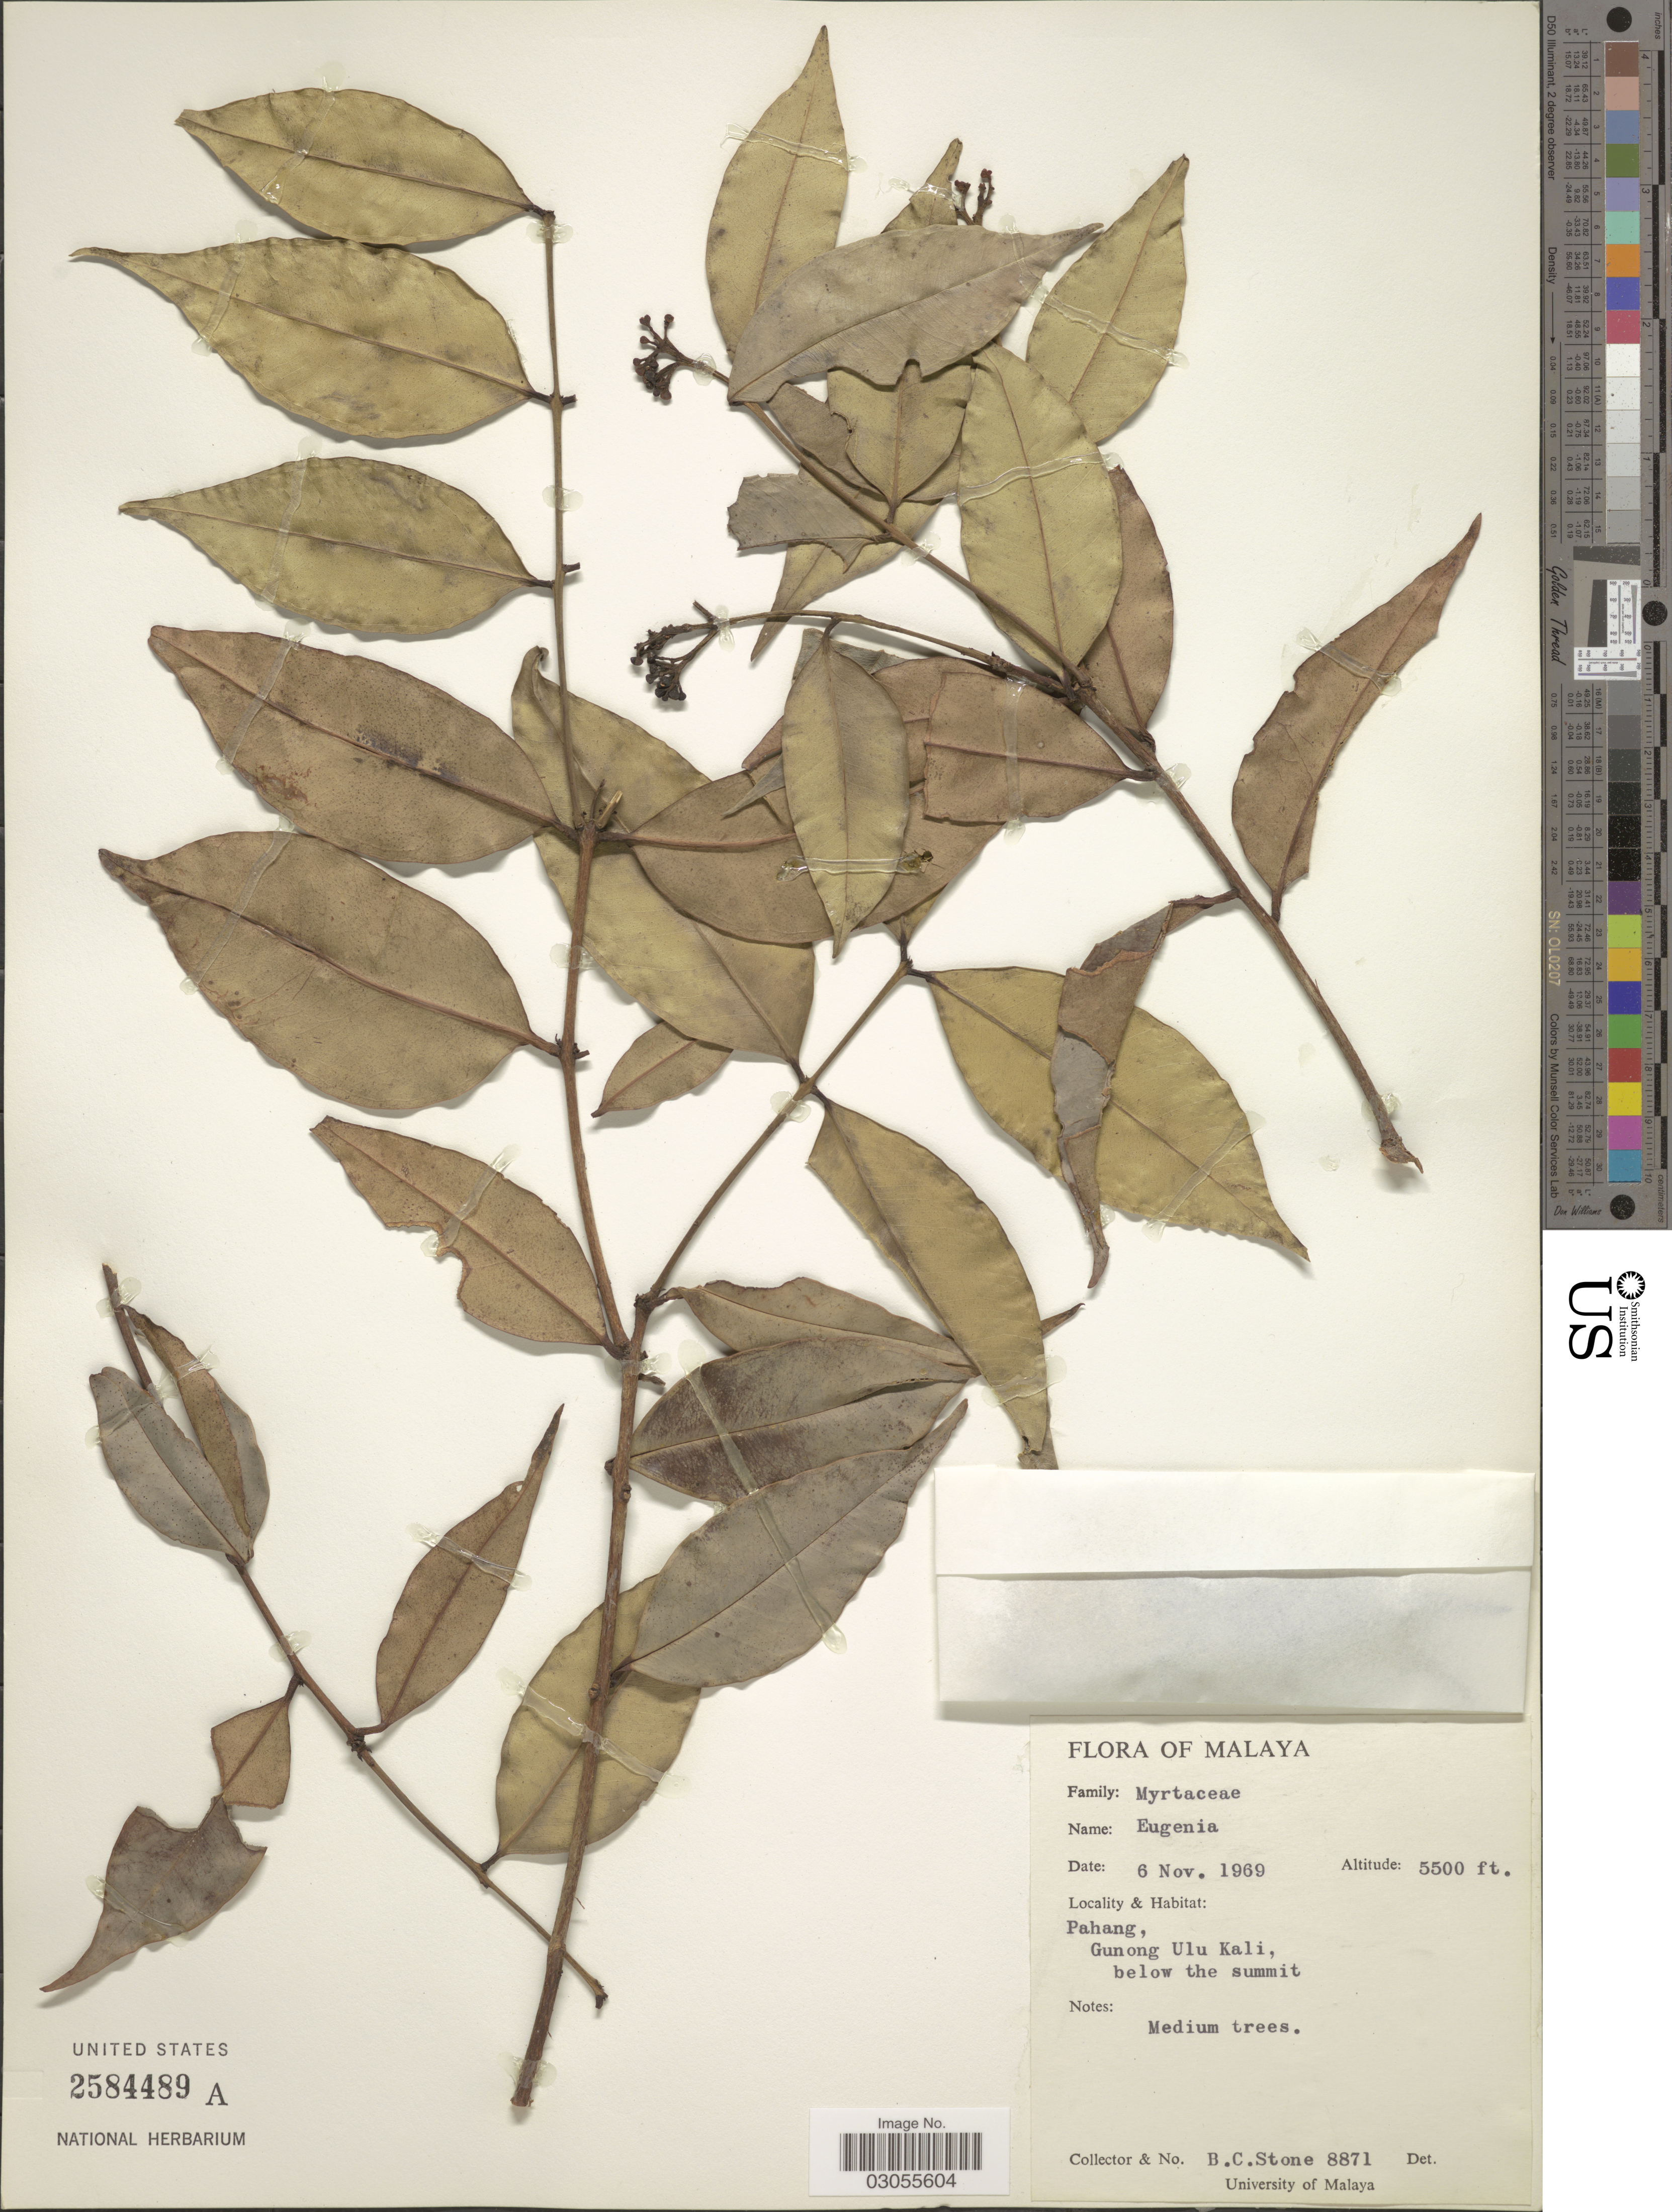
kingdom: Plantae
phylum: Tracheophyta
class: Magnoliopsida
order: Myrtales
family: Myrtaceae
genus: Syzygium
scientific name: Syzygium sp.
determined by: Strong, M. T., (US), Smithsonian Institution - National Museum of Natural History (UNITED STATES)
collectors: B. C. Stone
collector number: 8871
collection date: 1969-11-06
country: Malaysia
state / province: Pahang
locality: Malaya. Gunong Ulu Kali, below the summit.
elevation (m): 1676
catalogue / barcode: US 2584489A